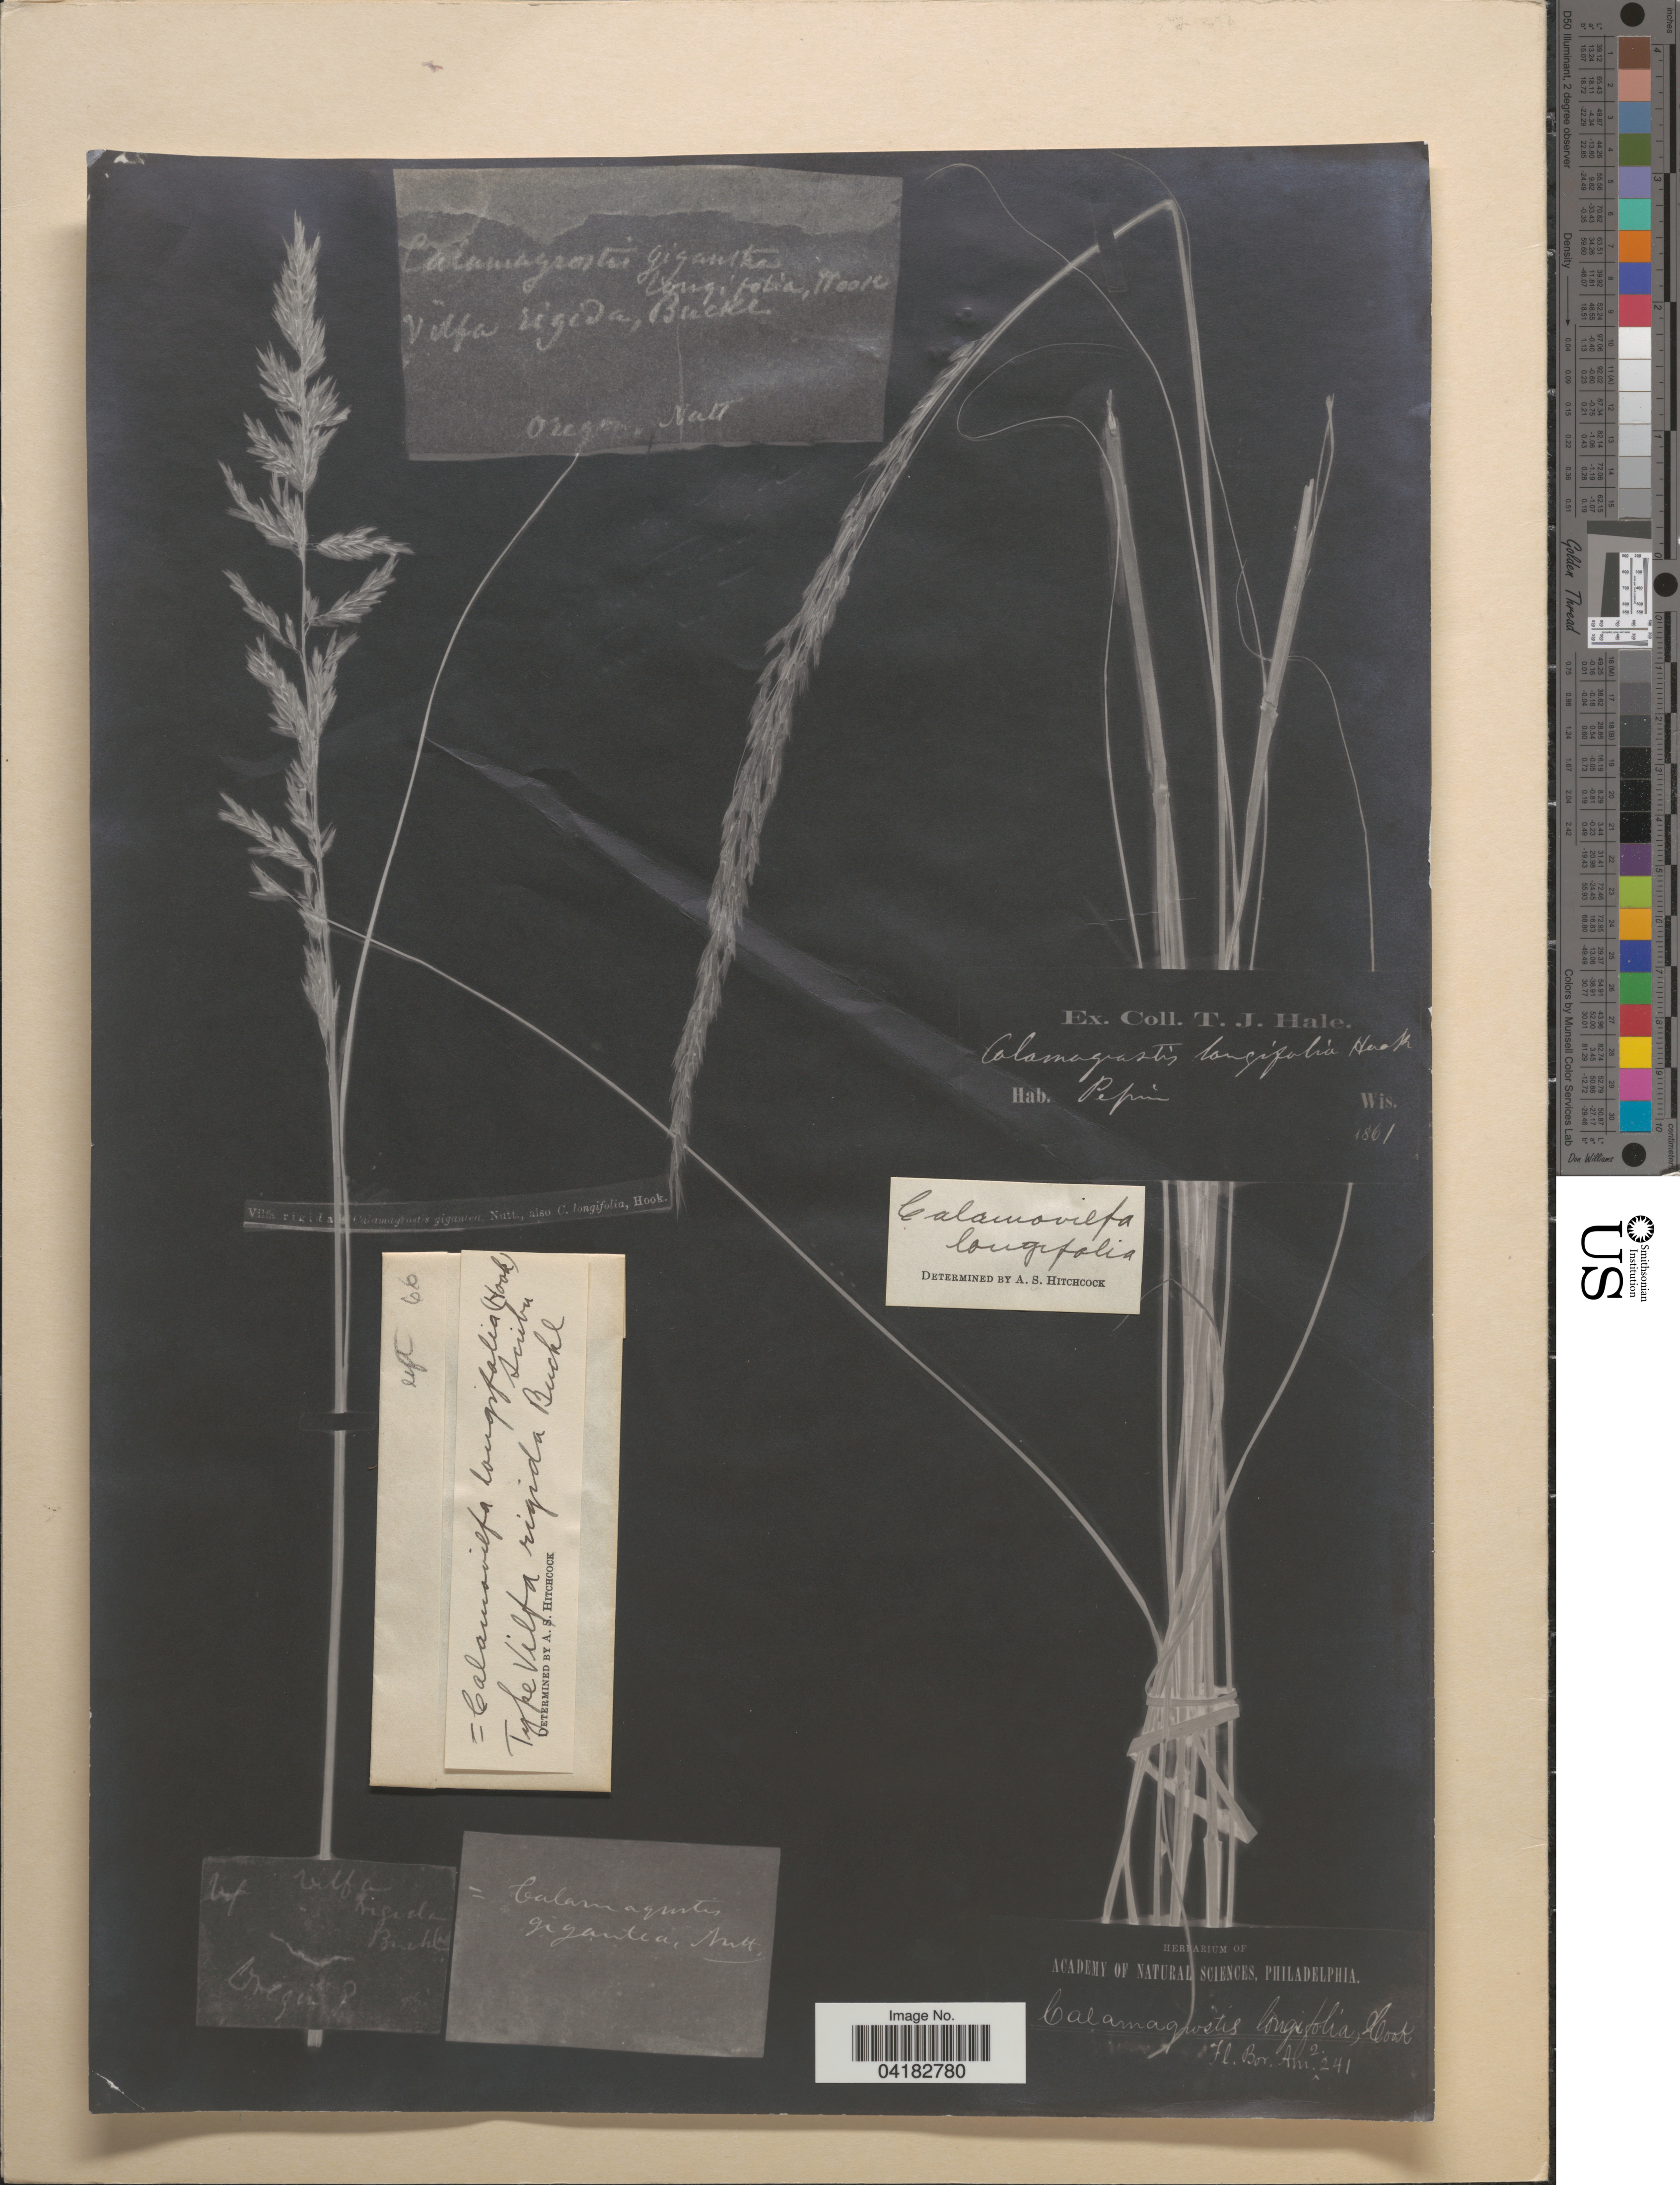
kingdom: Plantae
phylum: Tracheophyta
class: Liliopsida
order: Poales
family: Poaceae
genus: Calamovilfa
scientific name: Calamovilfa longifolia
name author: Scribn. & Southw.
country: United States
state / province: Oregon